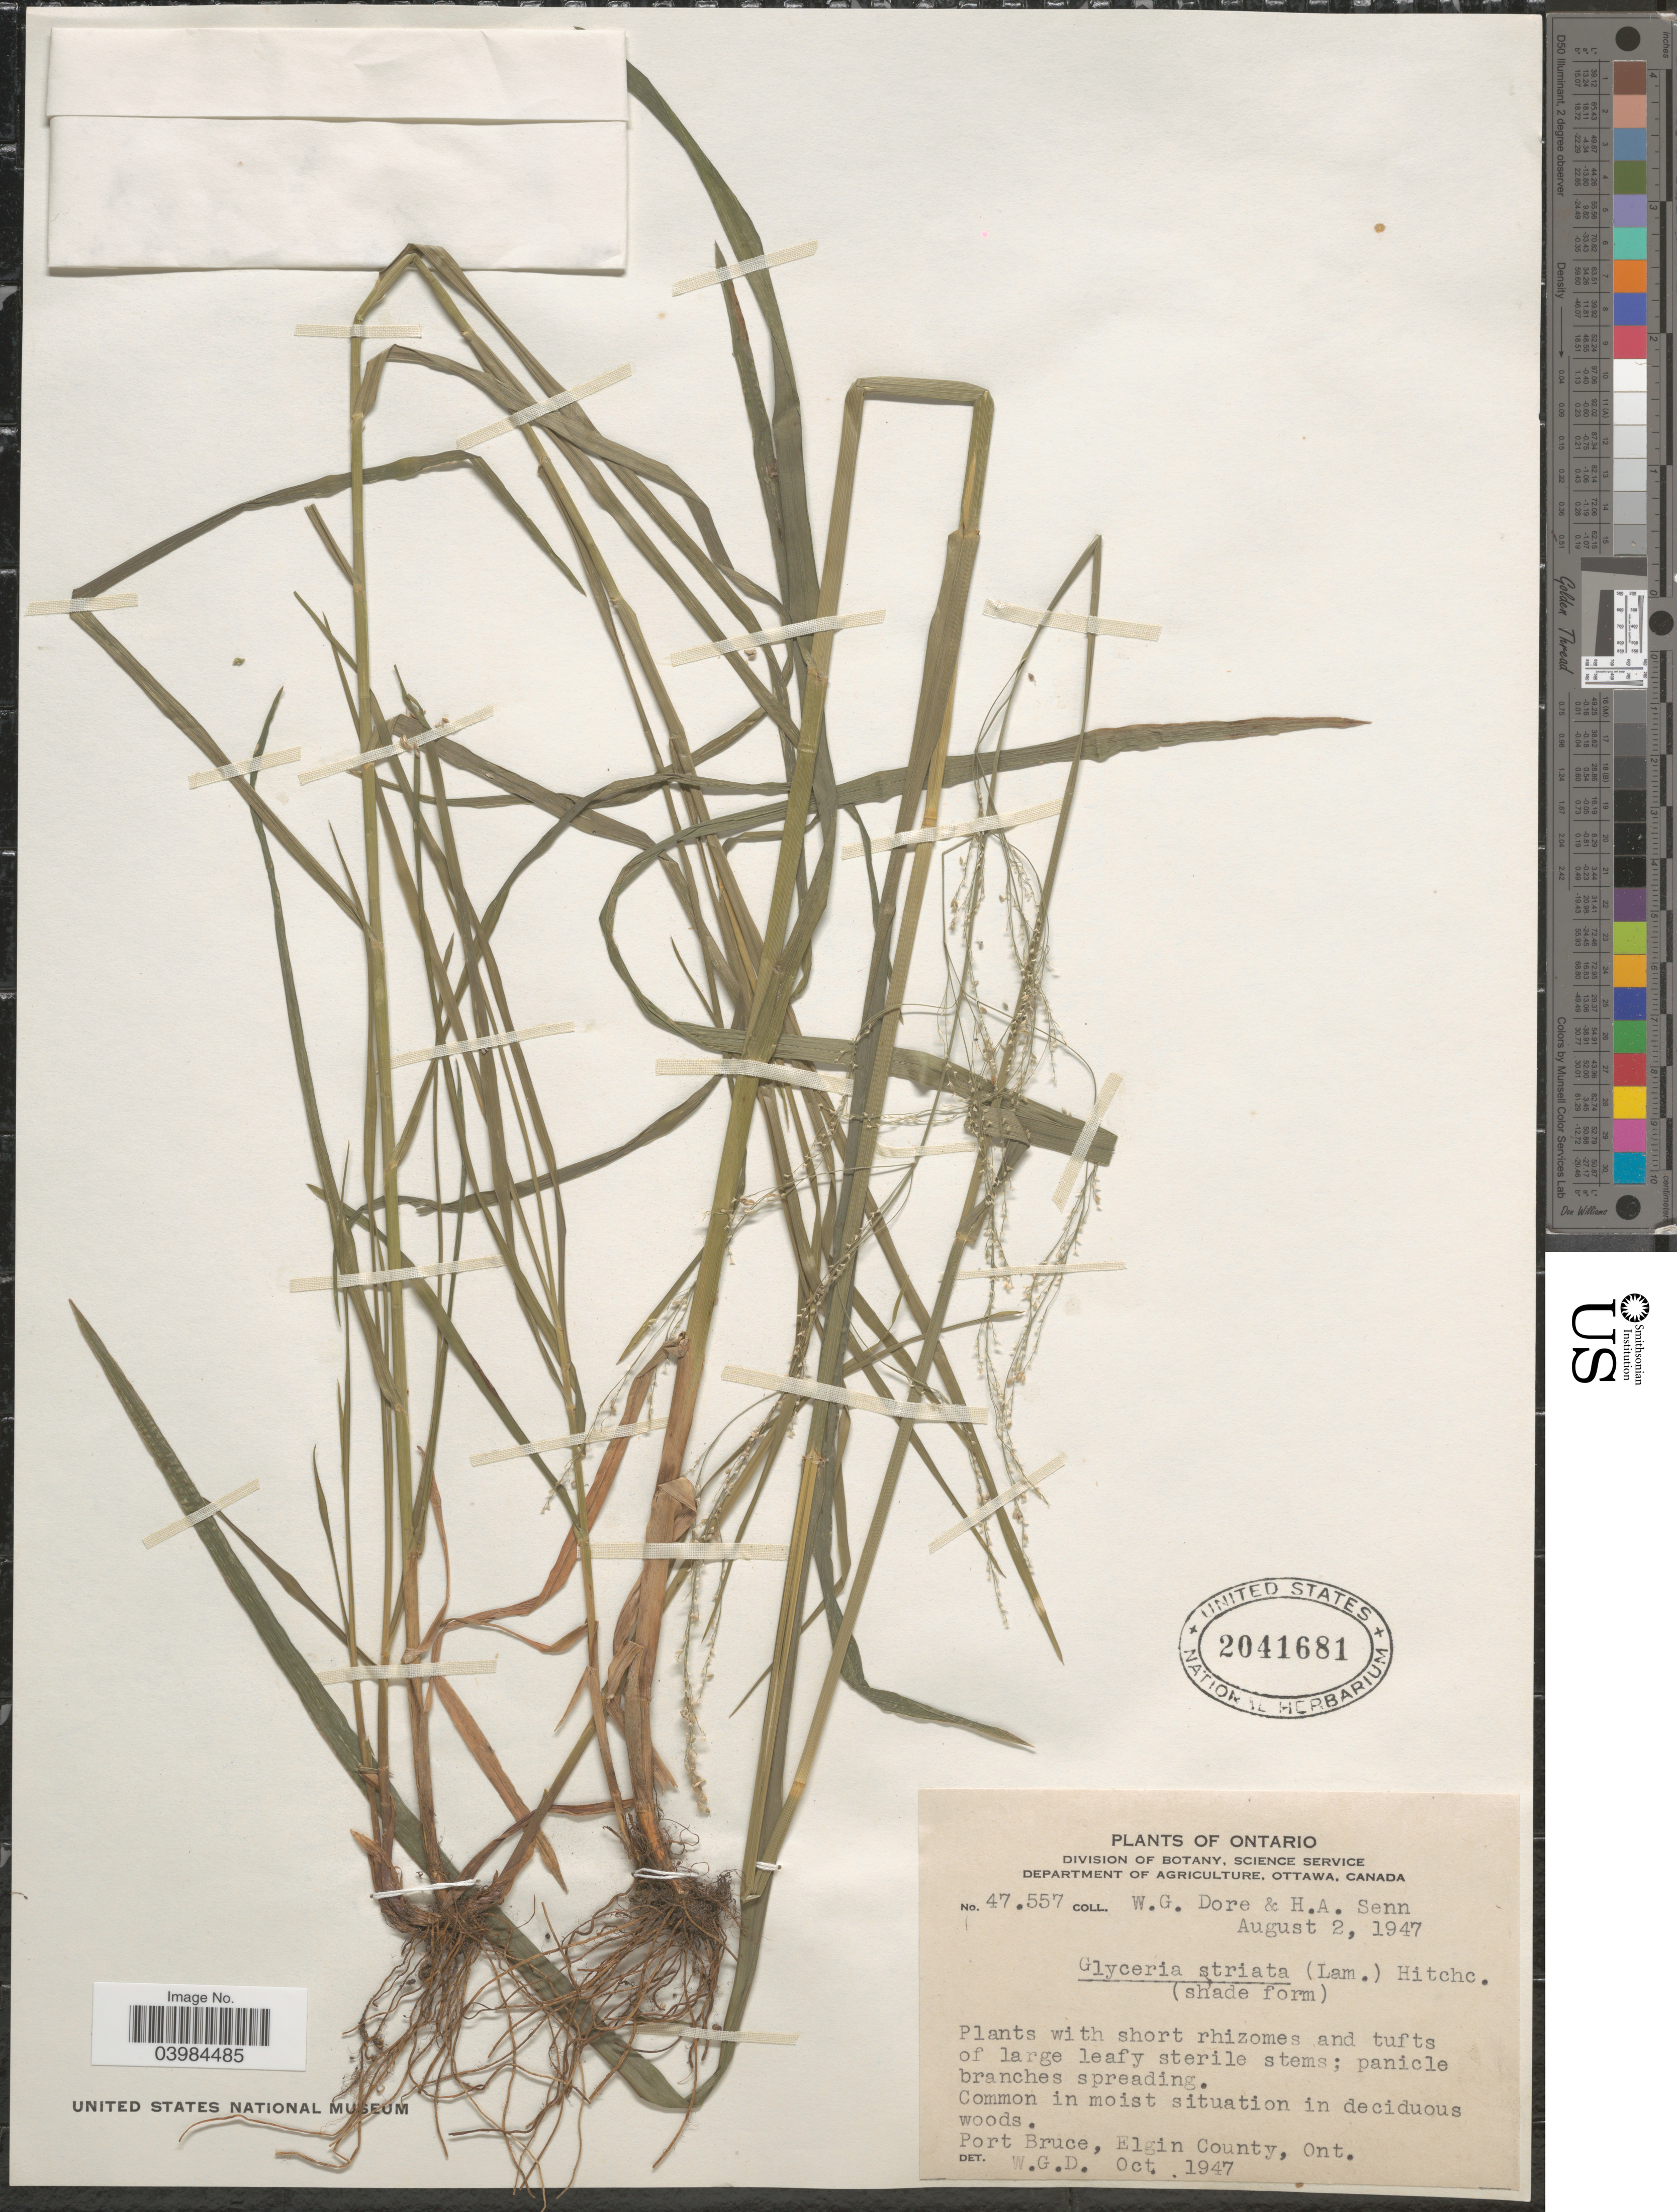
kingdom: Plantae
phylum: Tracheophyta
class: Liliopsida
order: Poales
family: Poaceae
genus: Glyceria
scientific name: Glyceria striata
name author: (Lam.) Hitchc.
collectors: W. Dore & H. Senn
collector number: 47557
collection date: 1947-08-02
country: Canada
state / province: Ontario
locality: Port Bruce, Elgin County.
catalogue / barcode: US 2041681